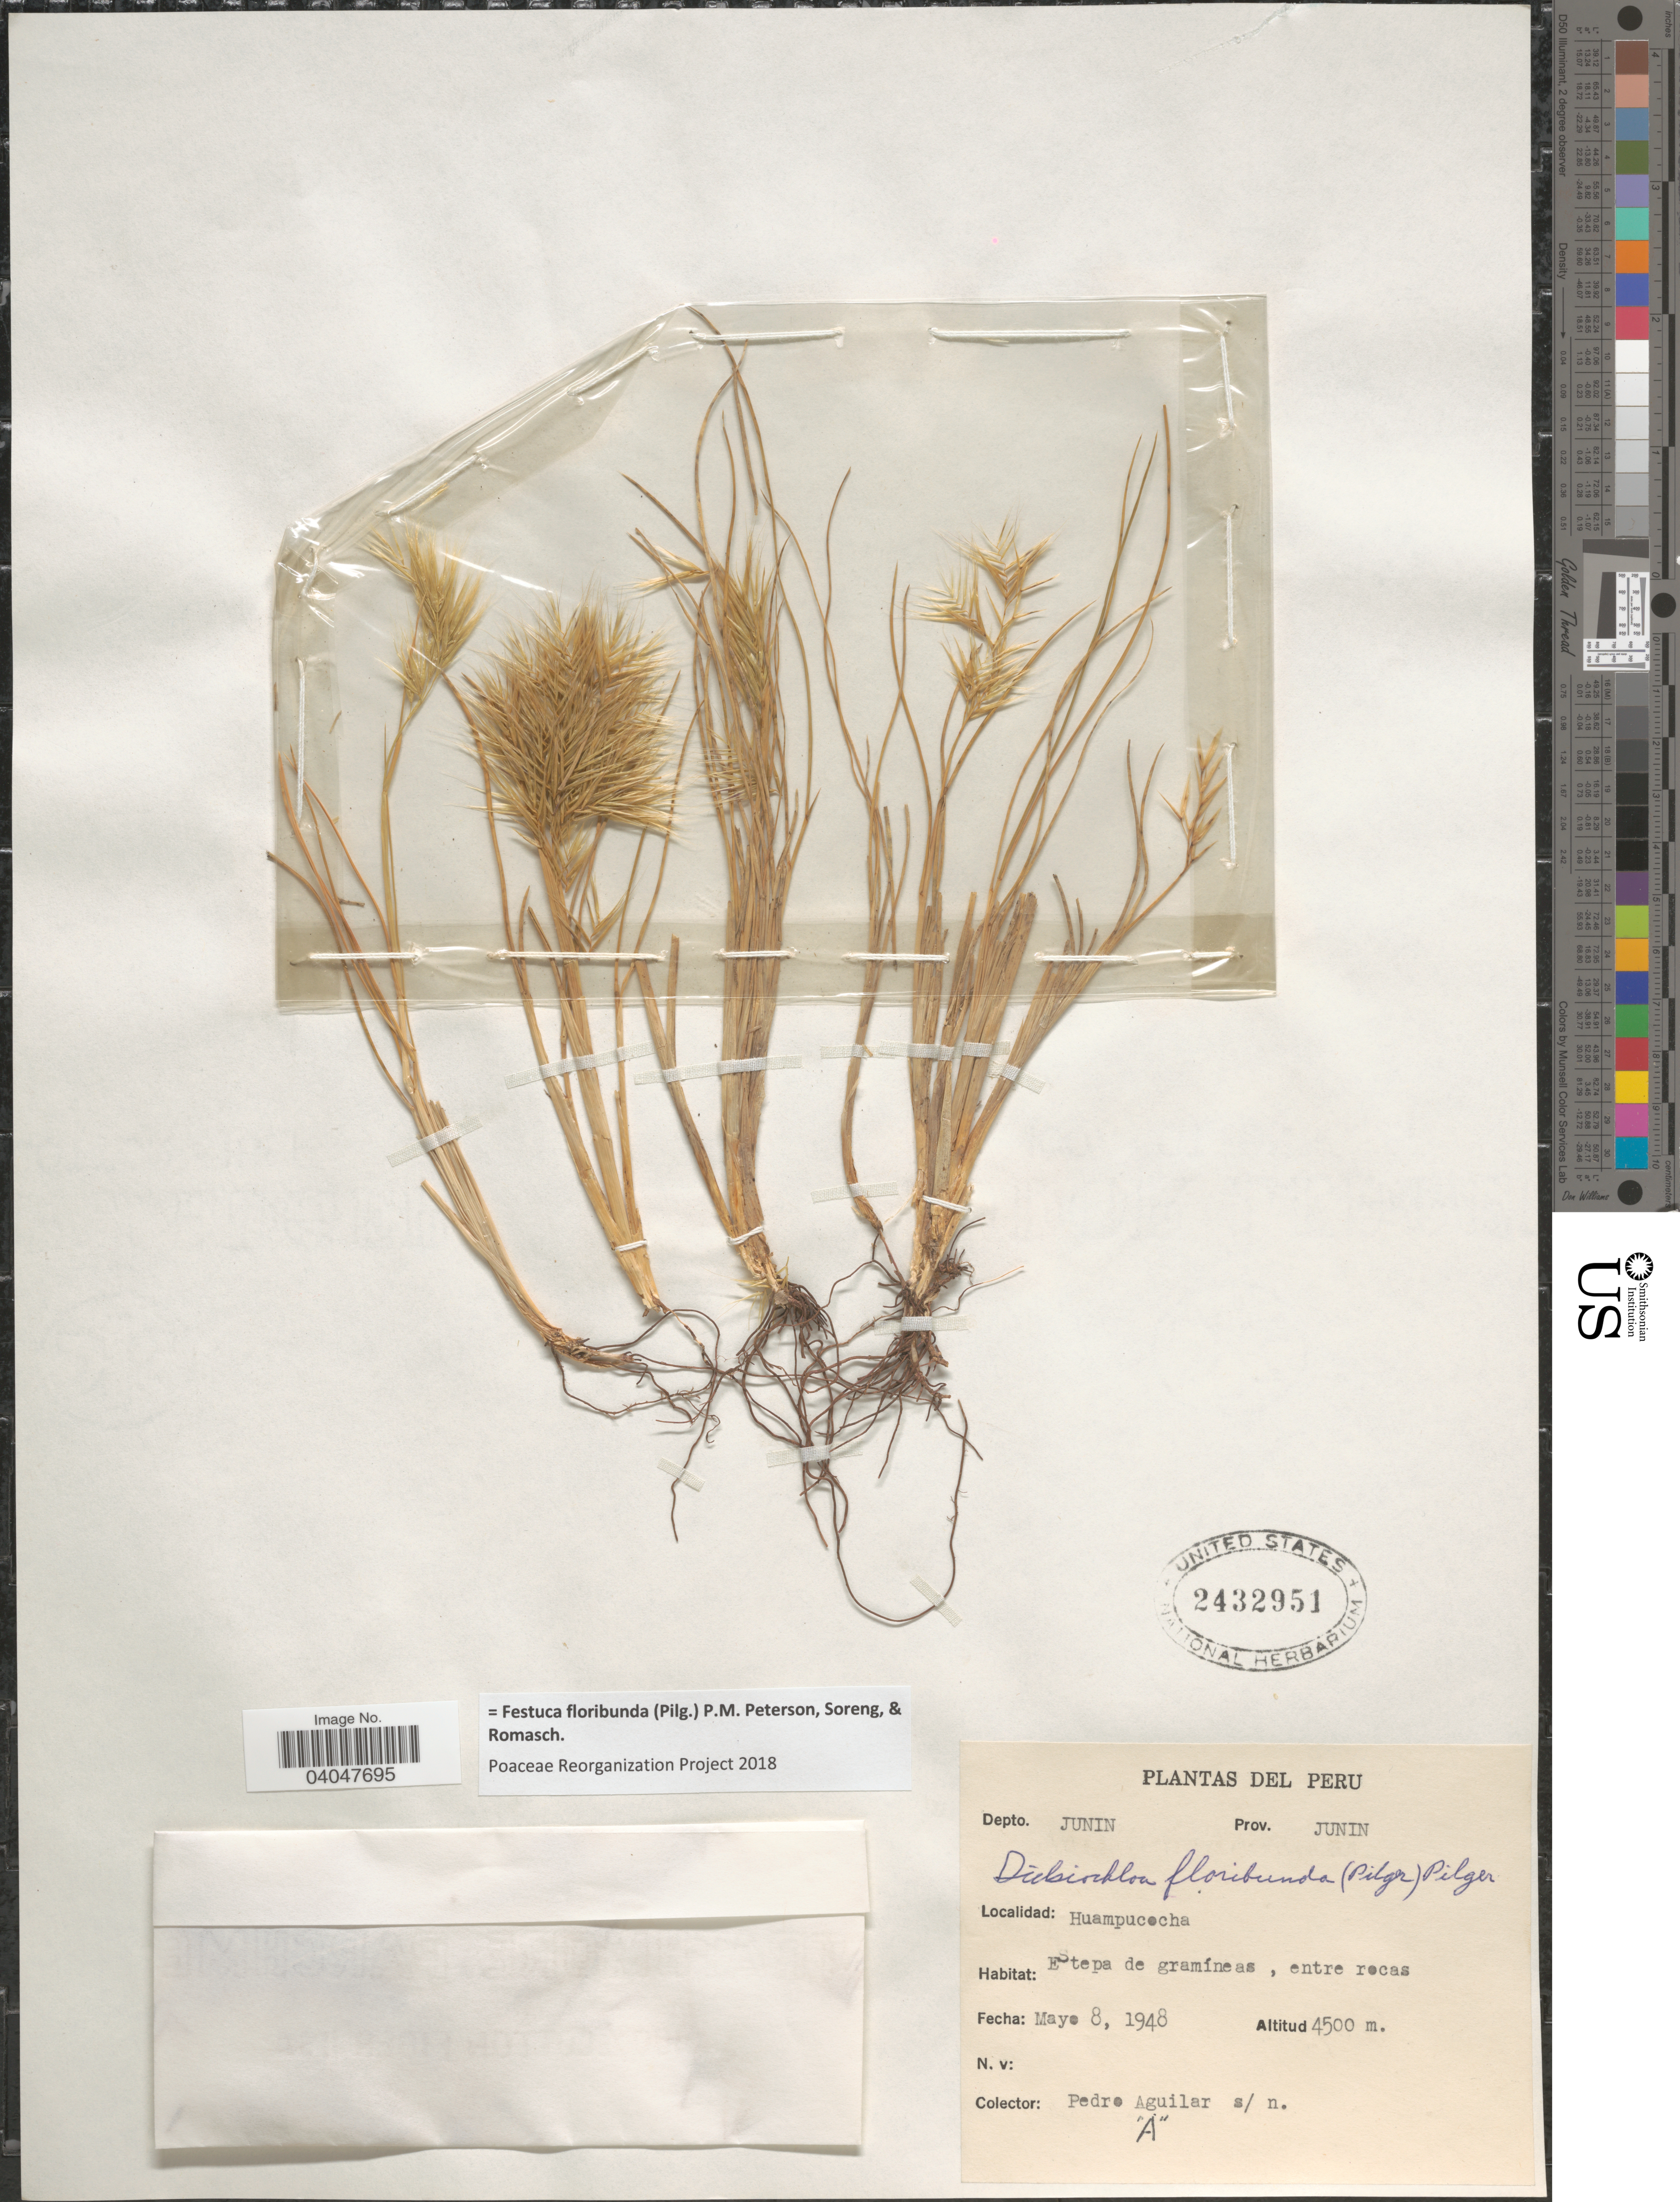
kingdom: Plantae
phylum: Tracheophyta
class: Liliopsida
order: Poales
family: Poaceae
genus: Festuca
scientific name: Festuca floribunda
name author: (Pilg.) P.M. Peterson et al.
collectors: P. Aguilar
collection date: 1948-05-08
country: Peru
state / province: Junín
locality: Depto. Junin. Huampucocha.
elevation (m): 4500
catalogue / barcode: US 2432951